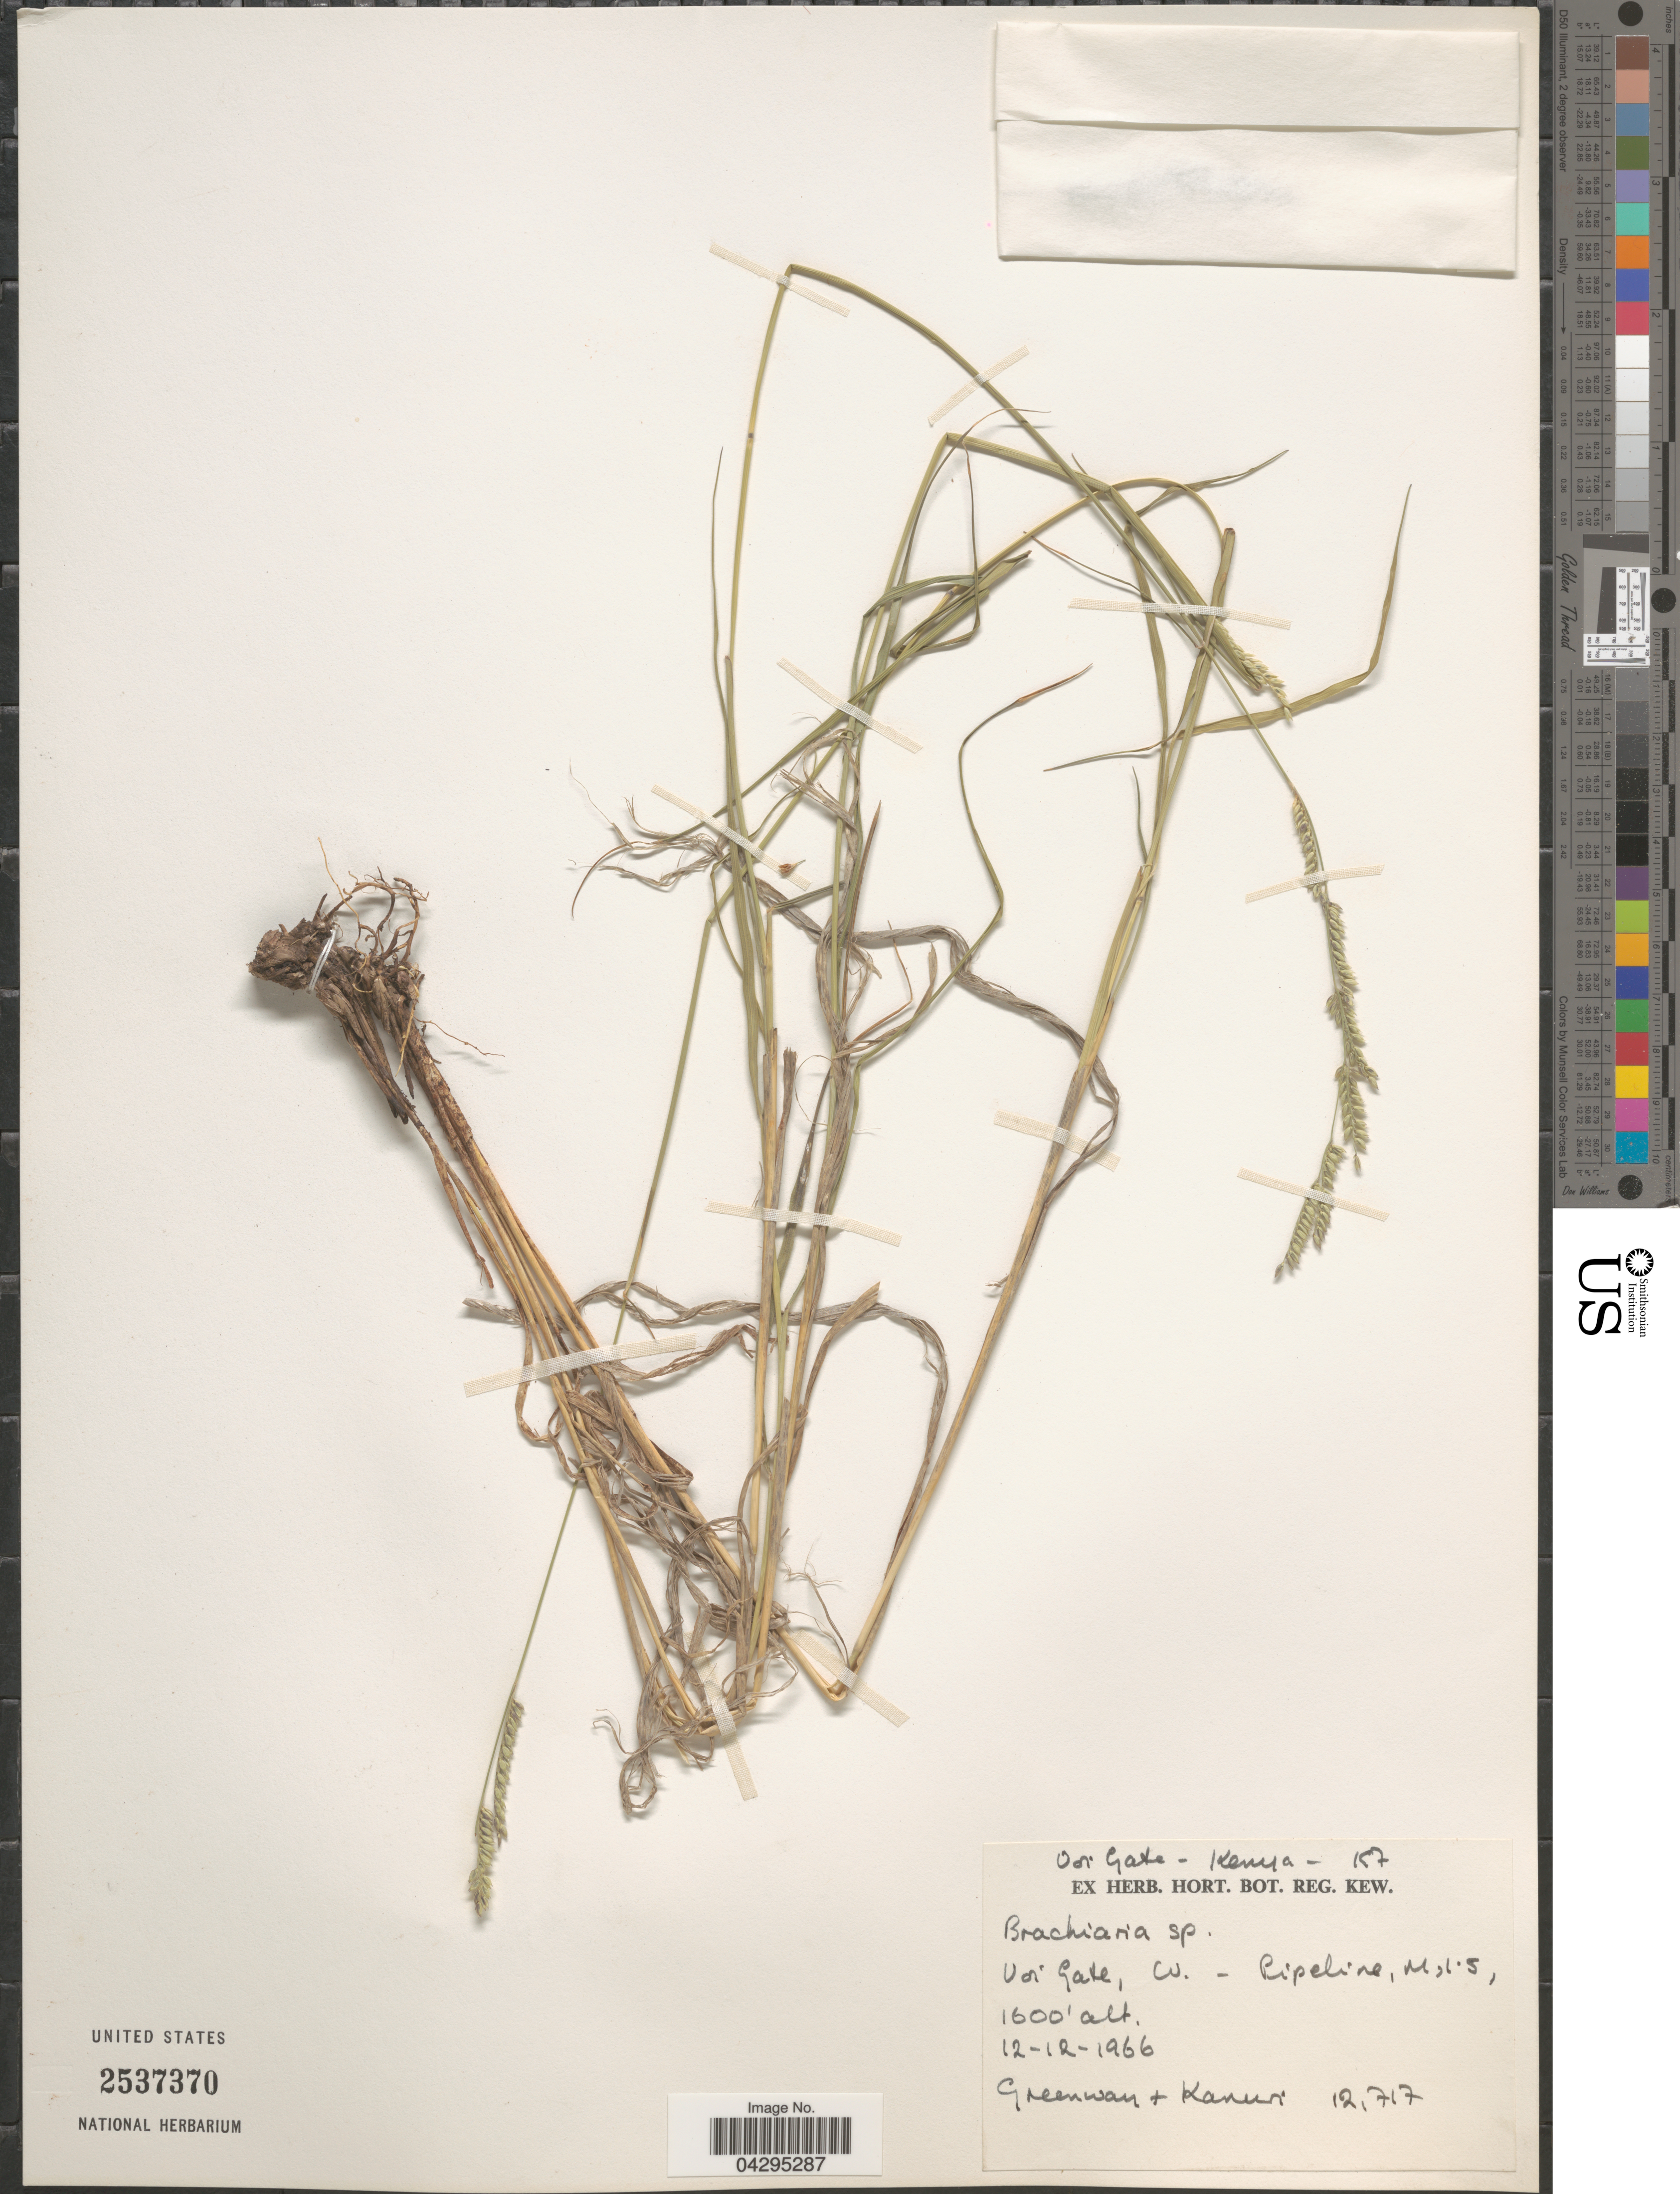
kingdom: Plantae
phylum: Tracheophyta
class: Liliopsida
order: Poales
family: Poaceae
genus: Urochloa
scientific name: Urochloa sp.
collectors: Greenway & -. Kanuri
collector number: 12717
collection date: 1966-12-12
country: Kenya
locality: Oor Gate. Vor Gate, W. - Pipeline, mts. [interpreted]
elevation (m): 488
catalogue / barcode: US 2537370